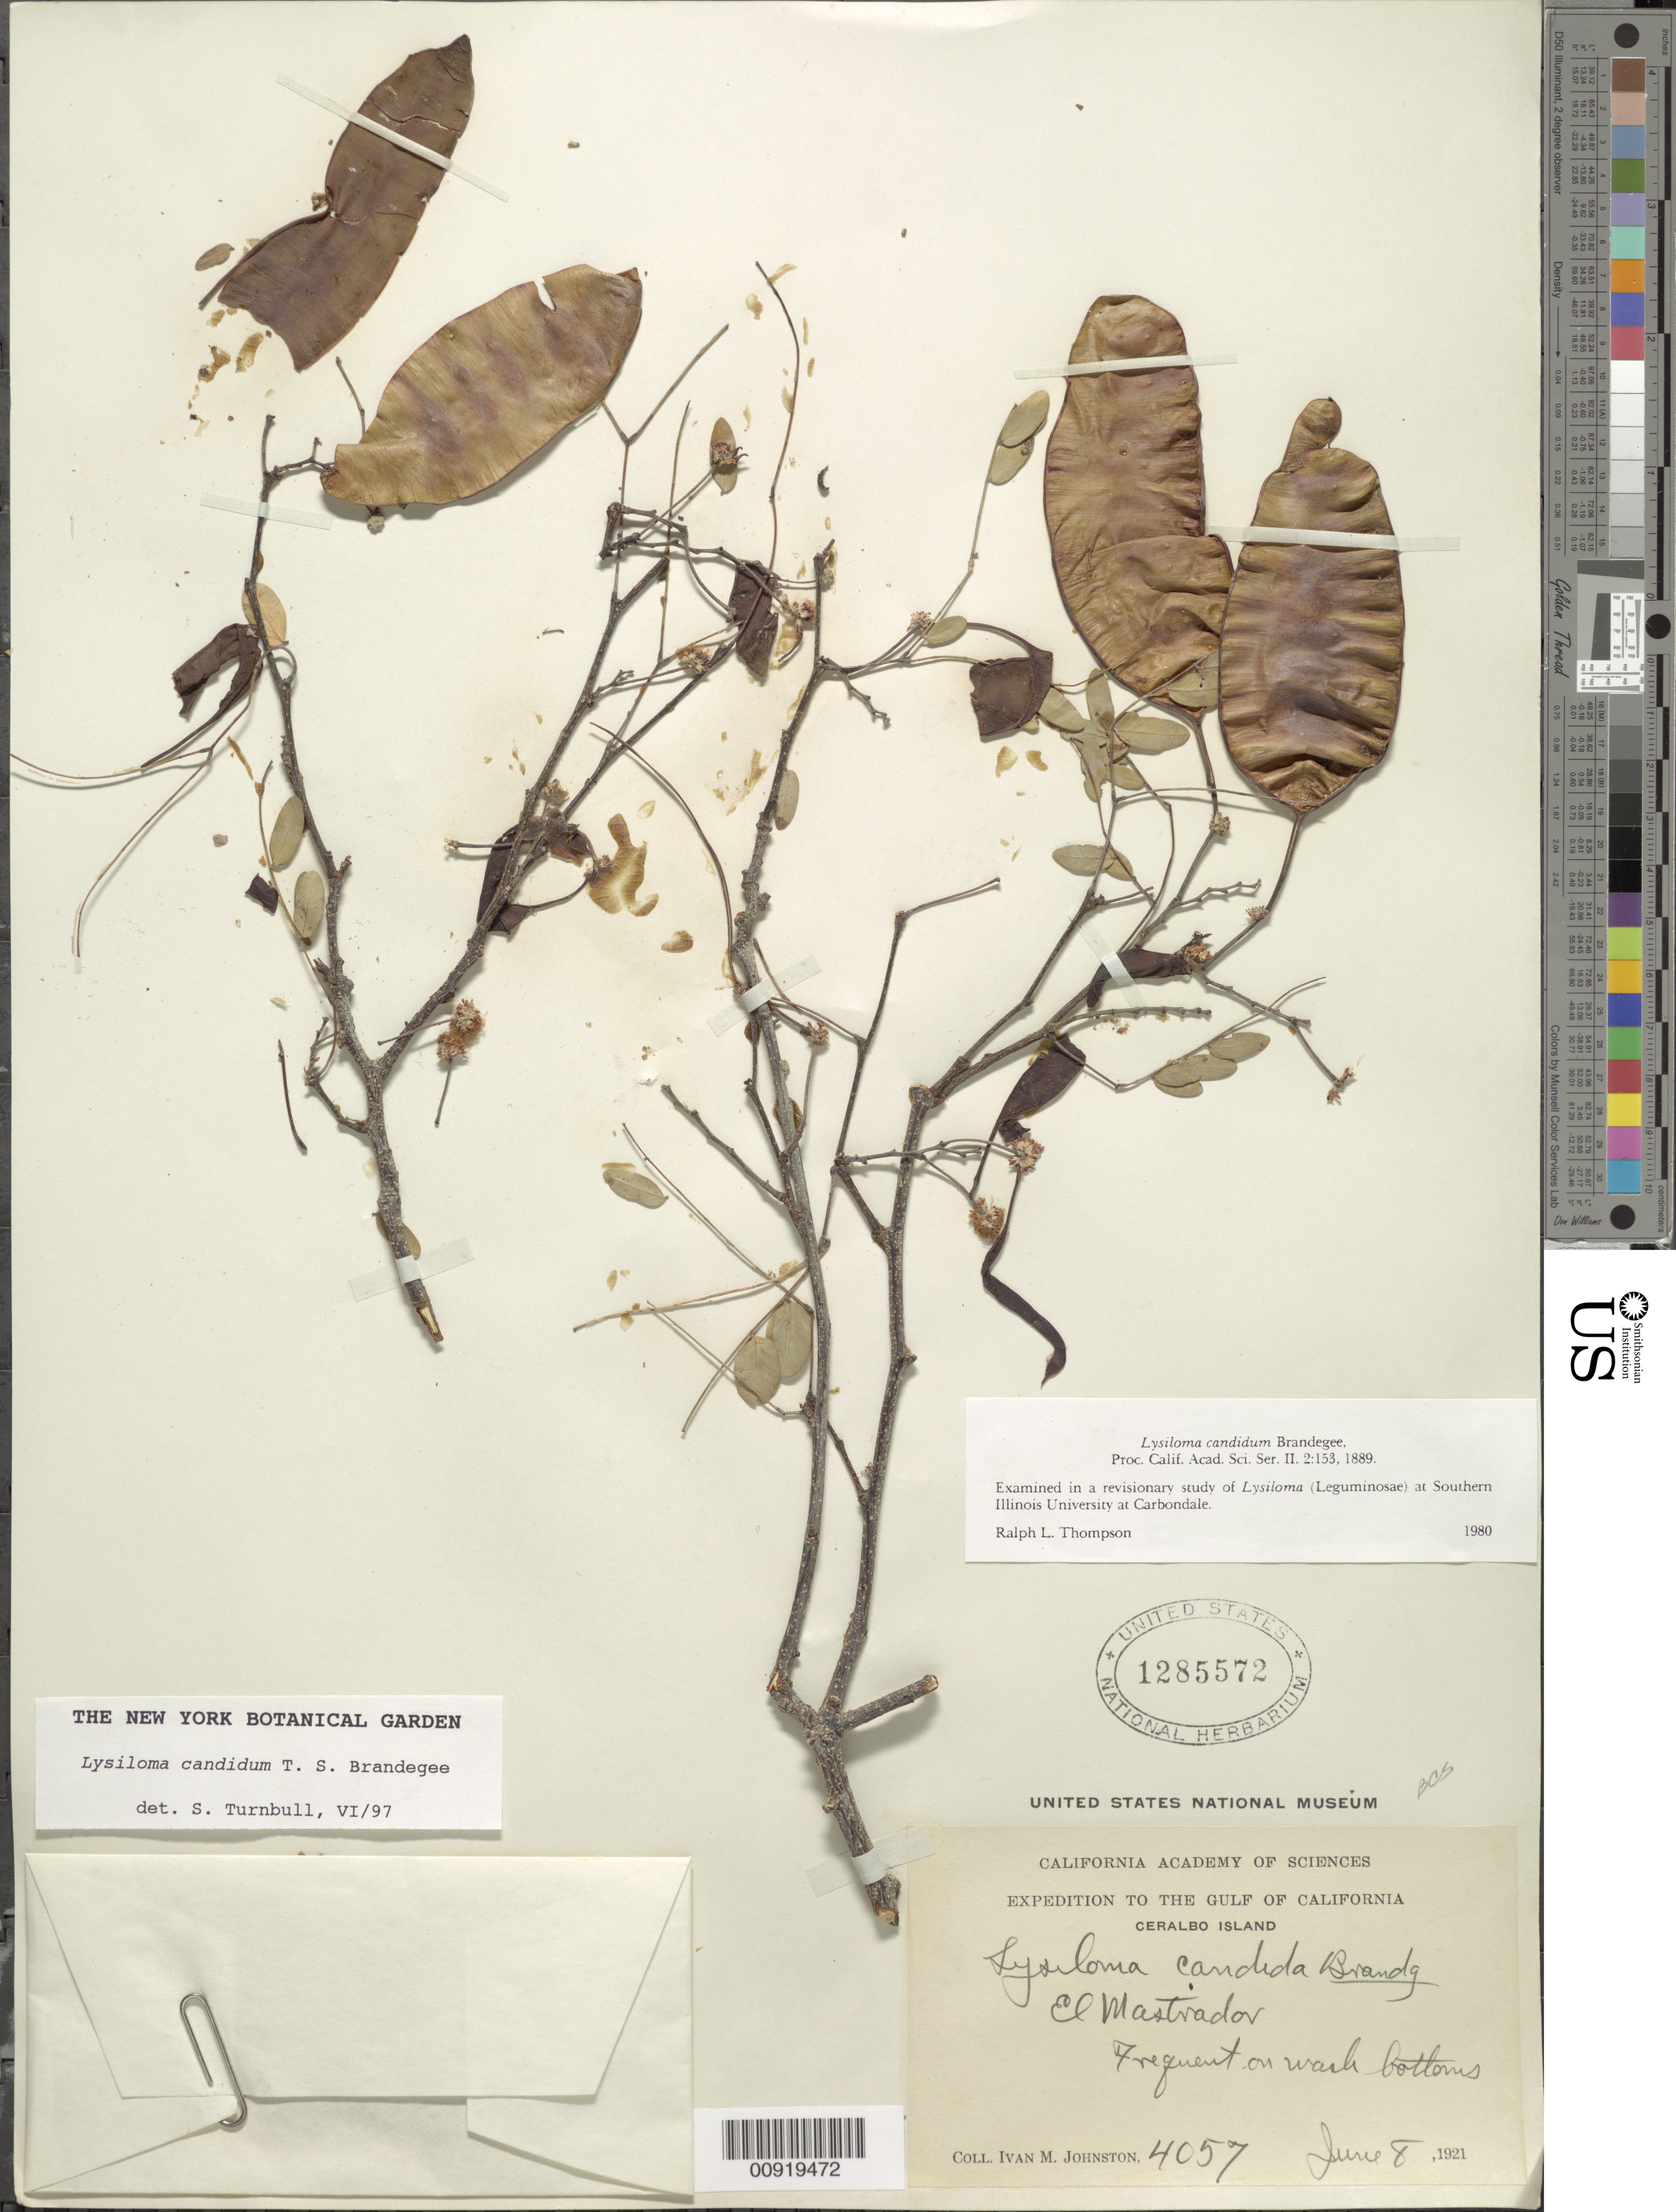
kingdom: Plantae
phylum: Tracheophyta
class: Magnoliopsida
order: Fabales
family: Fabaceae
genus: Lysiloma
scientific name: Lysiloma candidum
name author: Brandegee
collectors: I.M. Johnston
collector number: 4057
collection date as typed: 08 Jun 1921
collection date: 1921-06-08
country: Mexico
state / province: Baja California Sur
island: Cerralvo I.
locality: El Mastrador. Ceralbo [sic] Island.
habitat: On wash bottoms.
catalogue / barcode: US 1285572